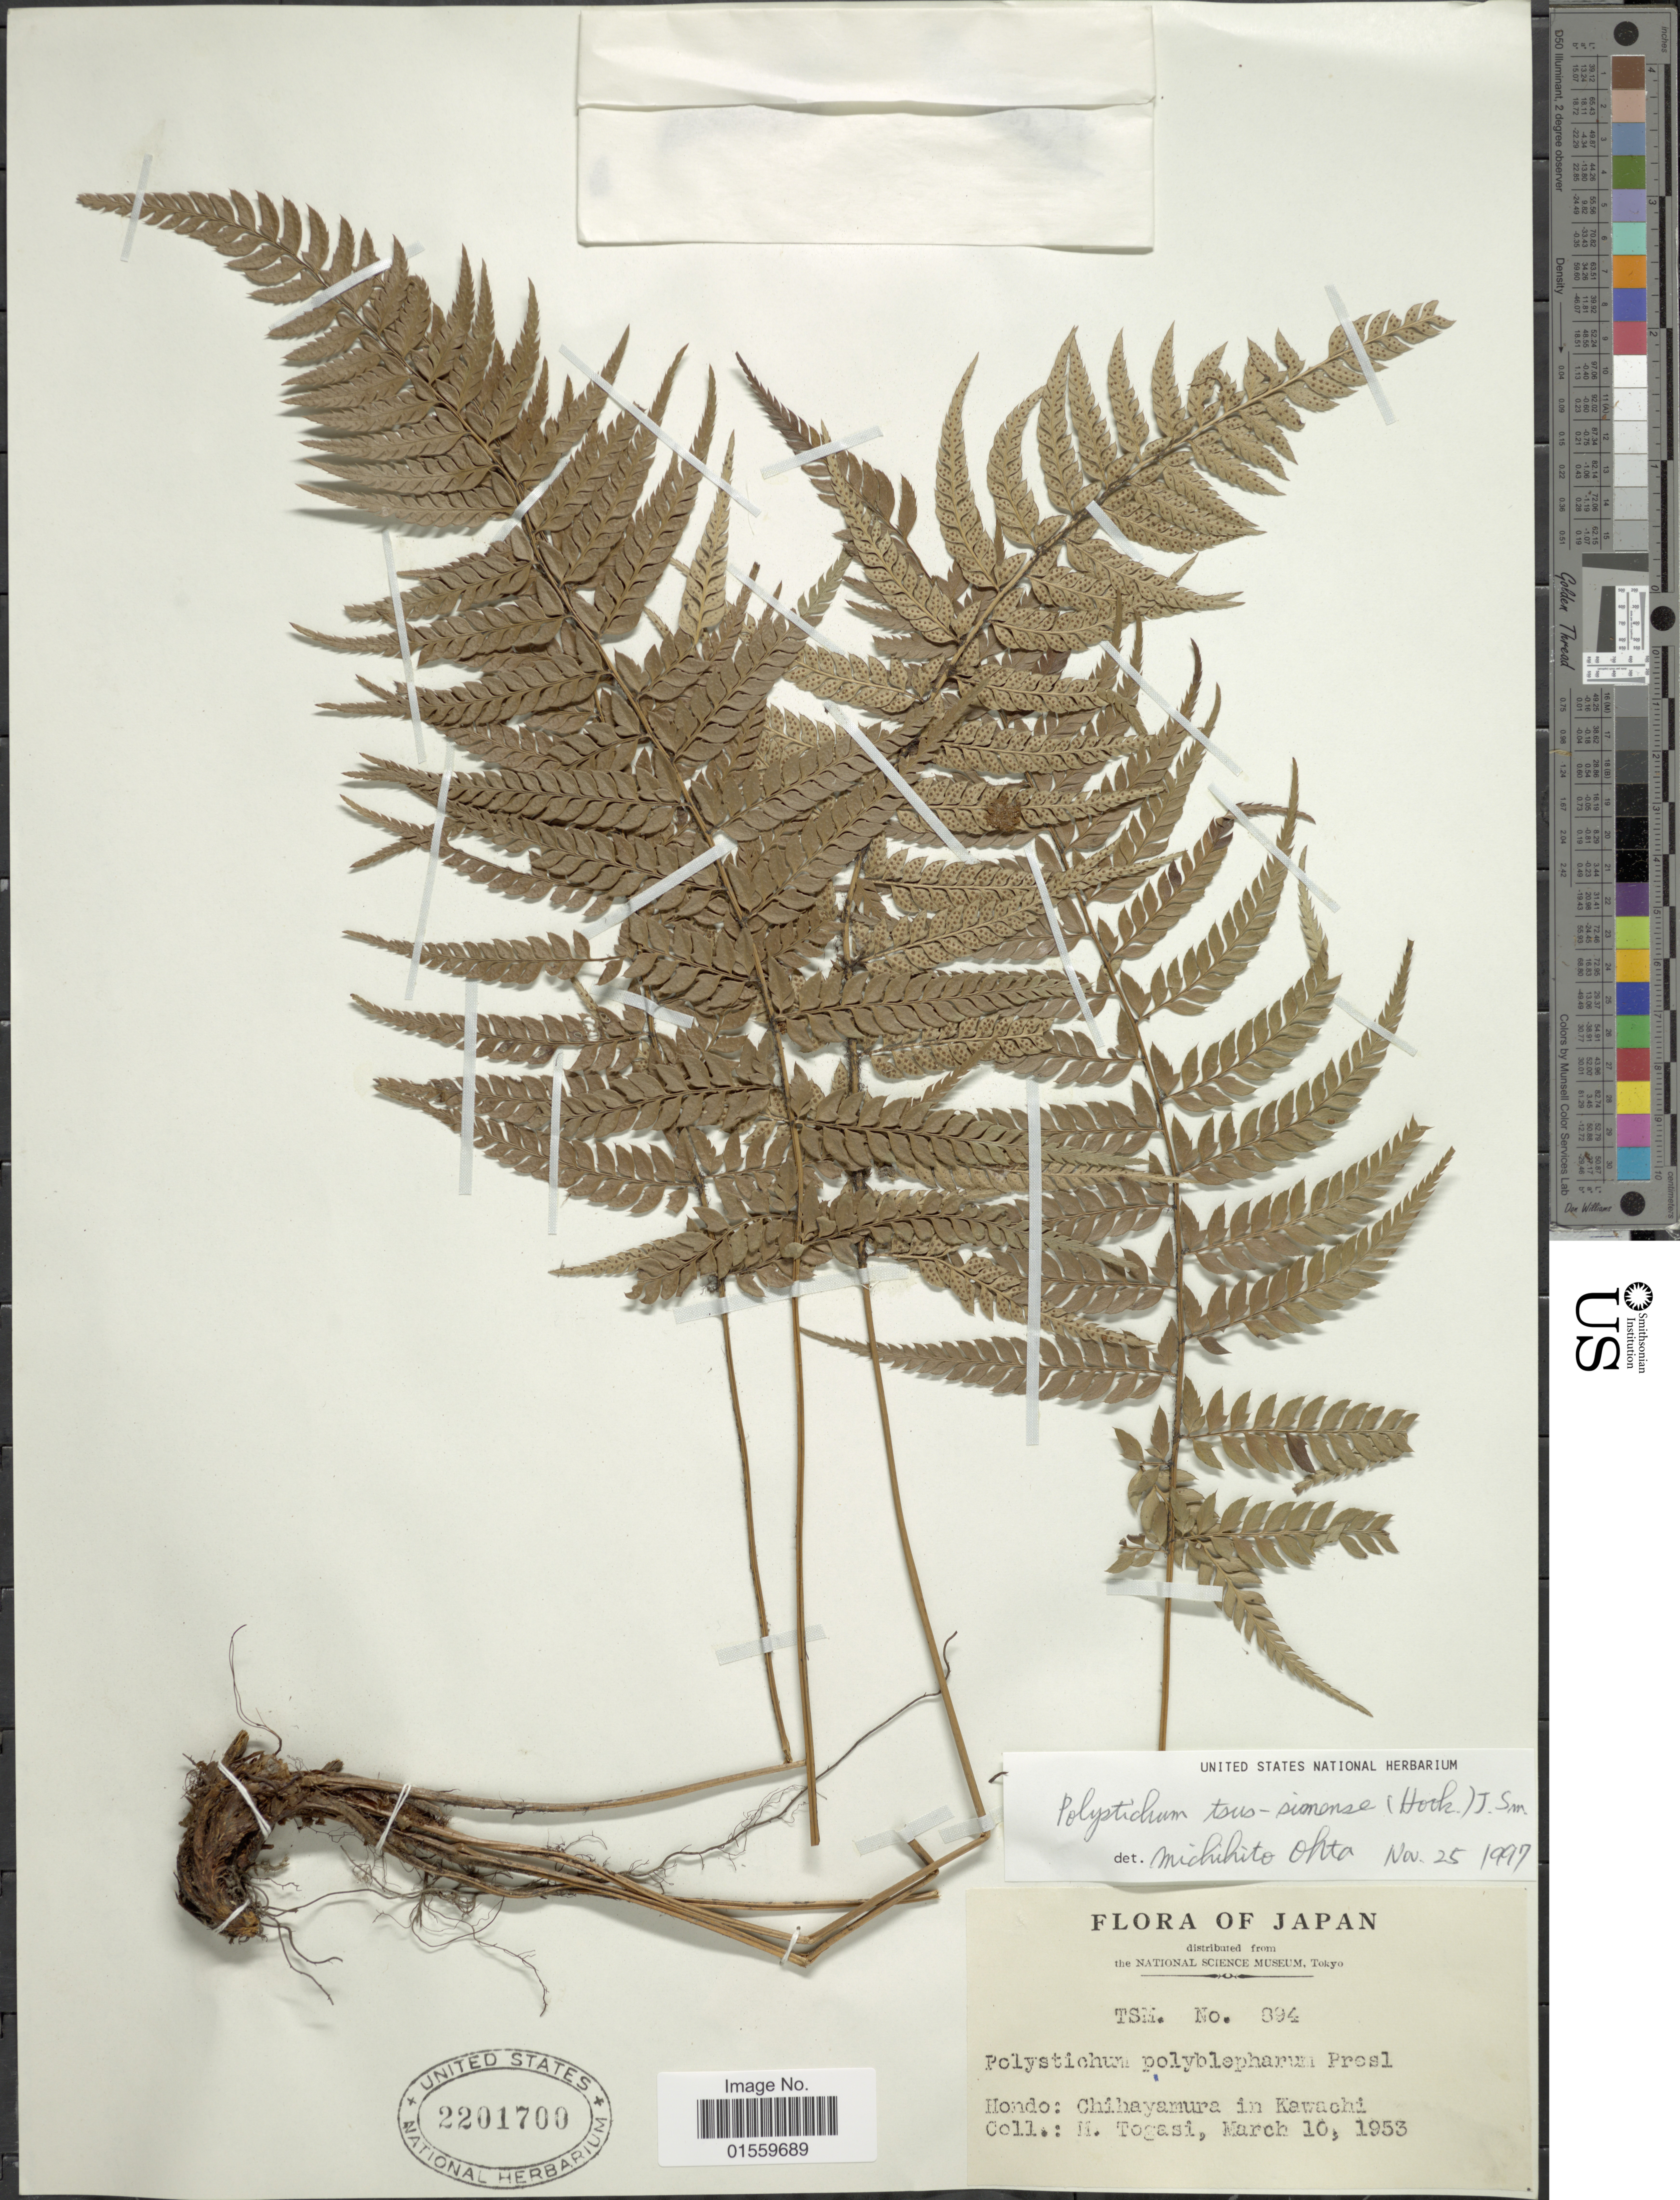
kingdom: Plantae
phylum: Tracheophyta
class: Polypodiopsida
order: Polypodiales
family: Dryopteridaceae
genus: Polystichum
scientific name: Polystichum tsus-simense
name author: (Hook.) J. Sm.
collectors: M. Togashi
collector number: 894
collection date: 1953-03-10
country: Japan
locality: Hondo: Chihayamura in Kawachi.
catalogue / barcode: US 2201700